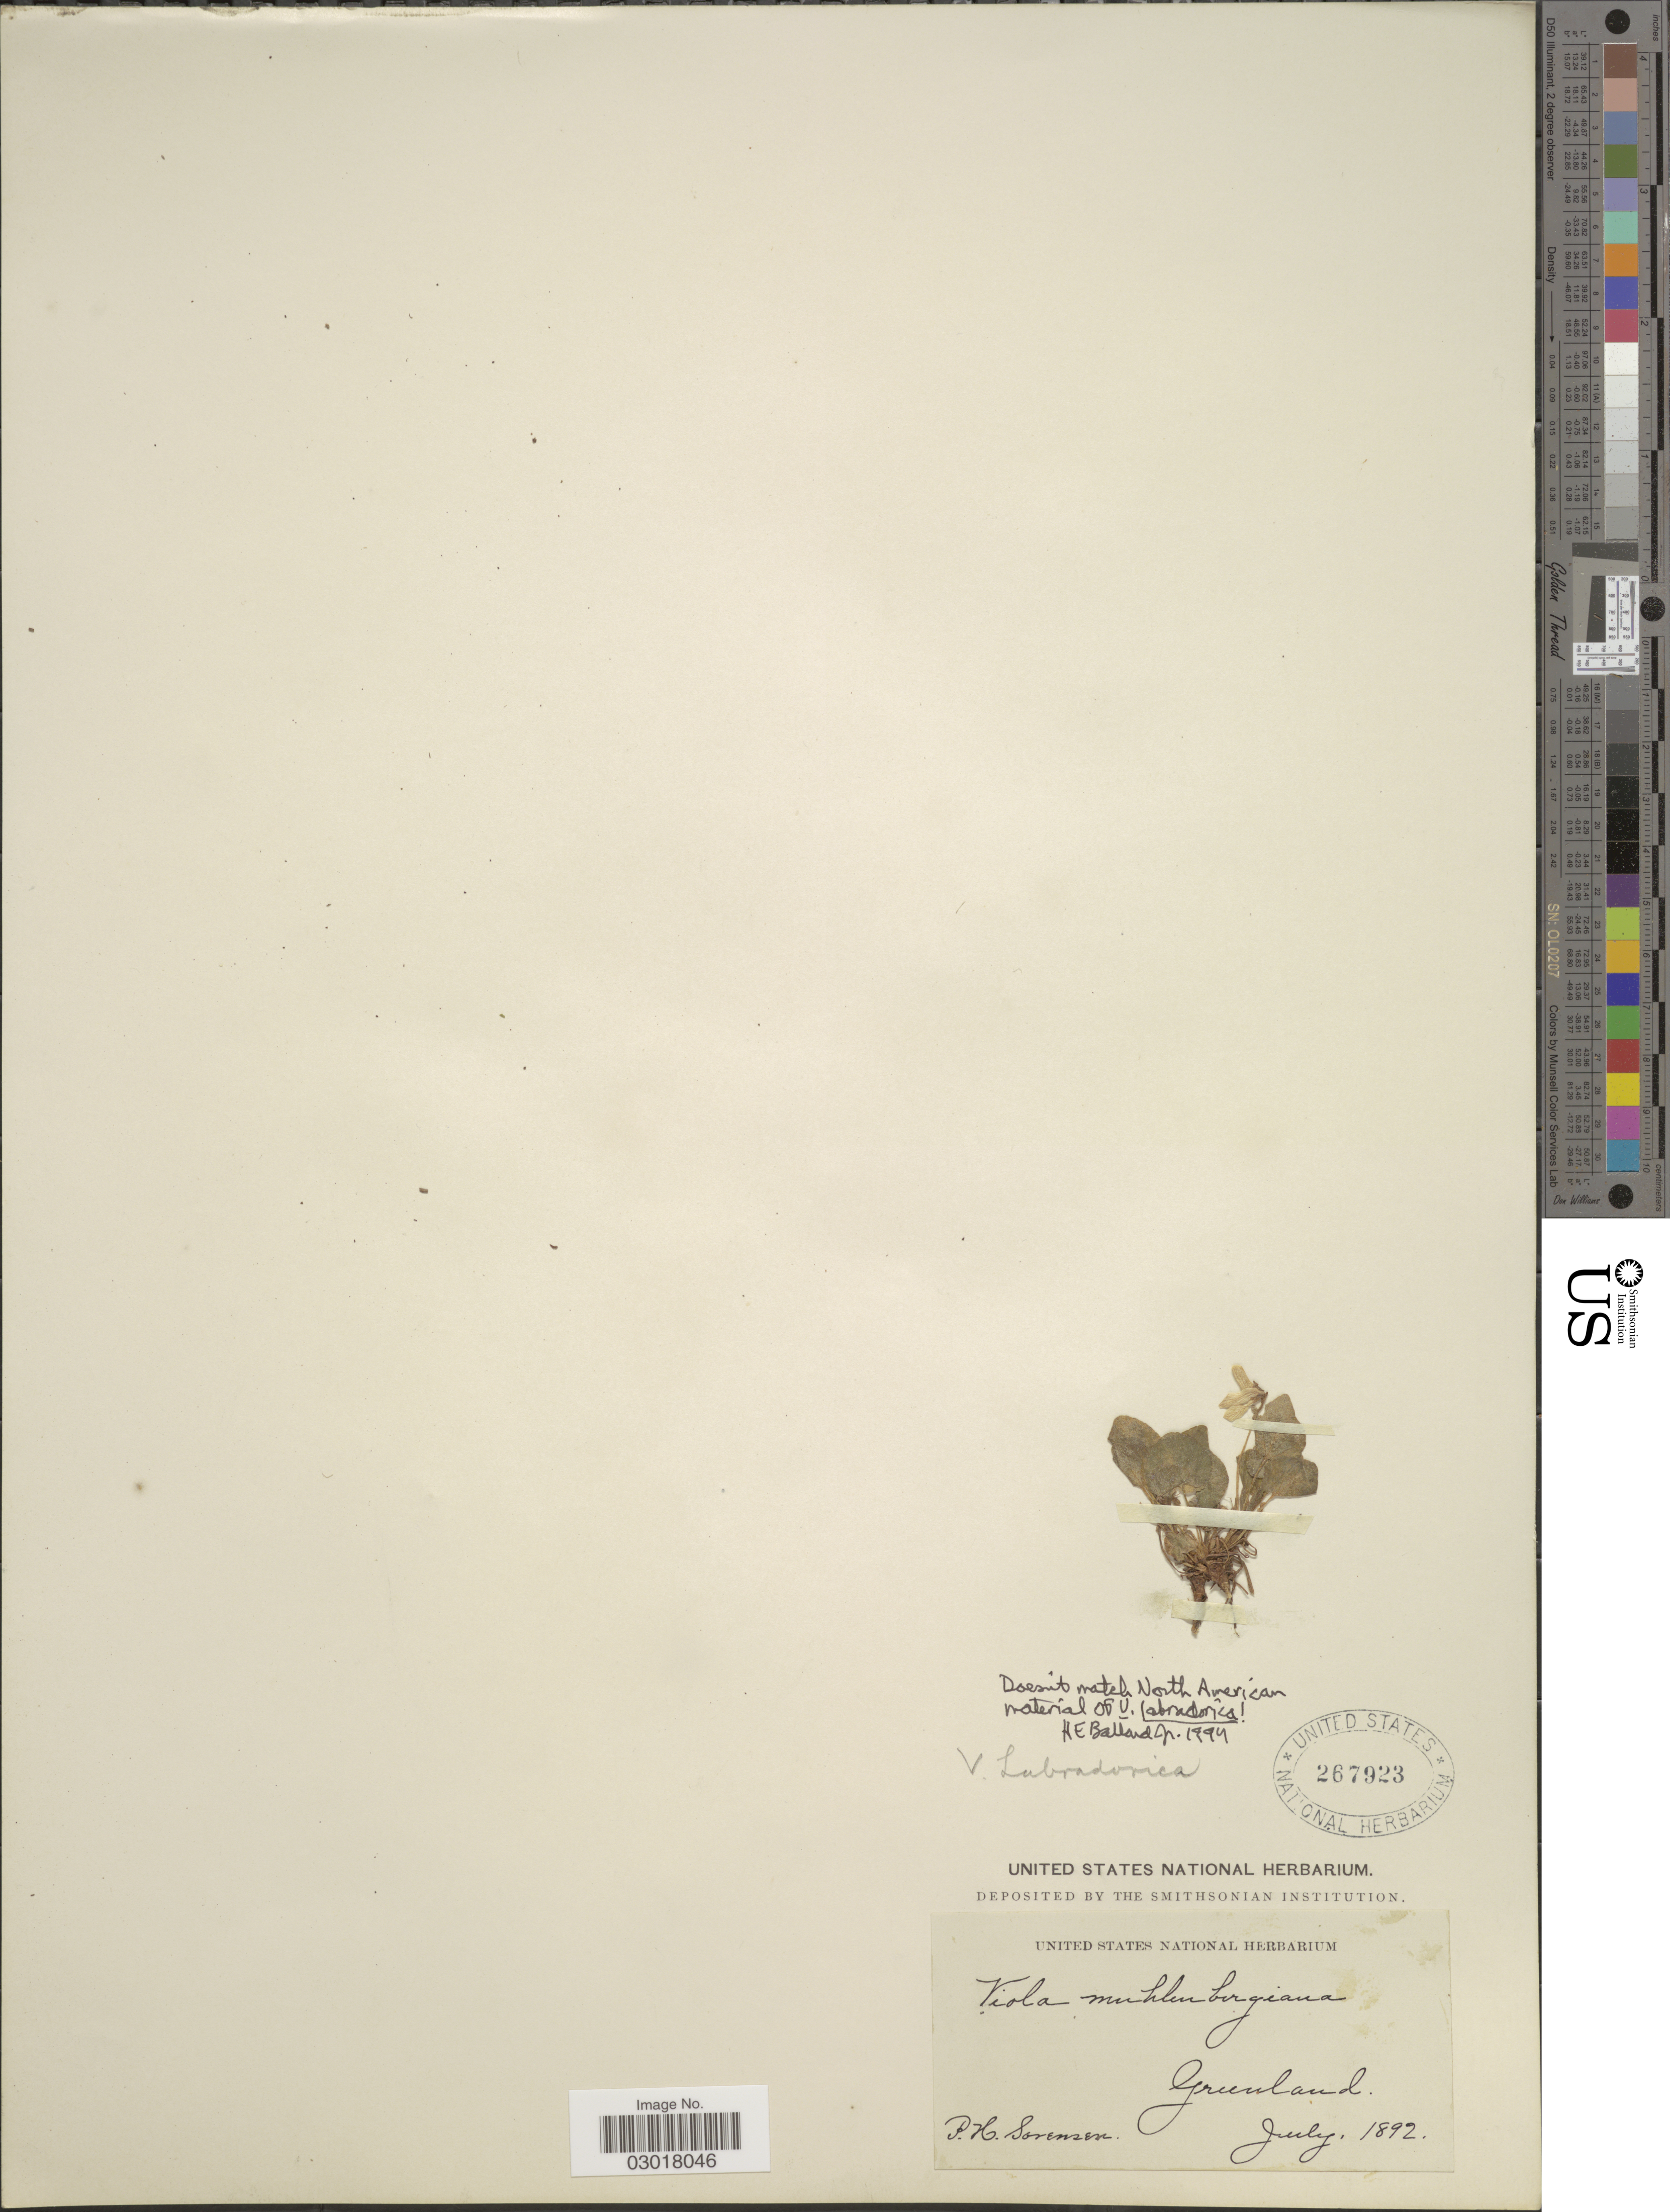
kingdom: Plantae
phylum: Tracheophyta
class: Magnoliopsida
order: Malpighiales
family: Violaceae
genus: Viola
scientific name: Viola sp.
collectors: P. Sorensen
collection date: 1892-07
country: Greenland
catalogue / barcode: US 267923